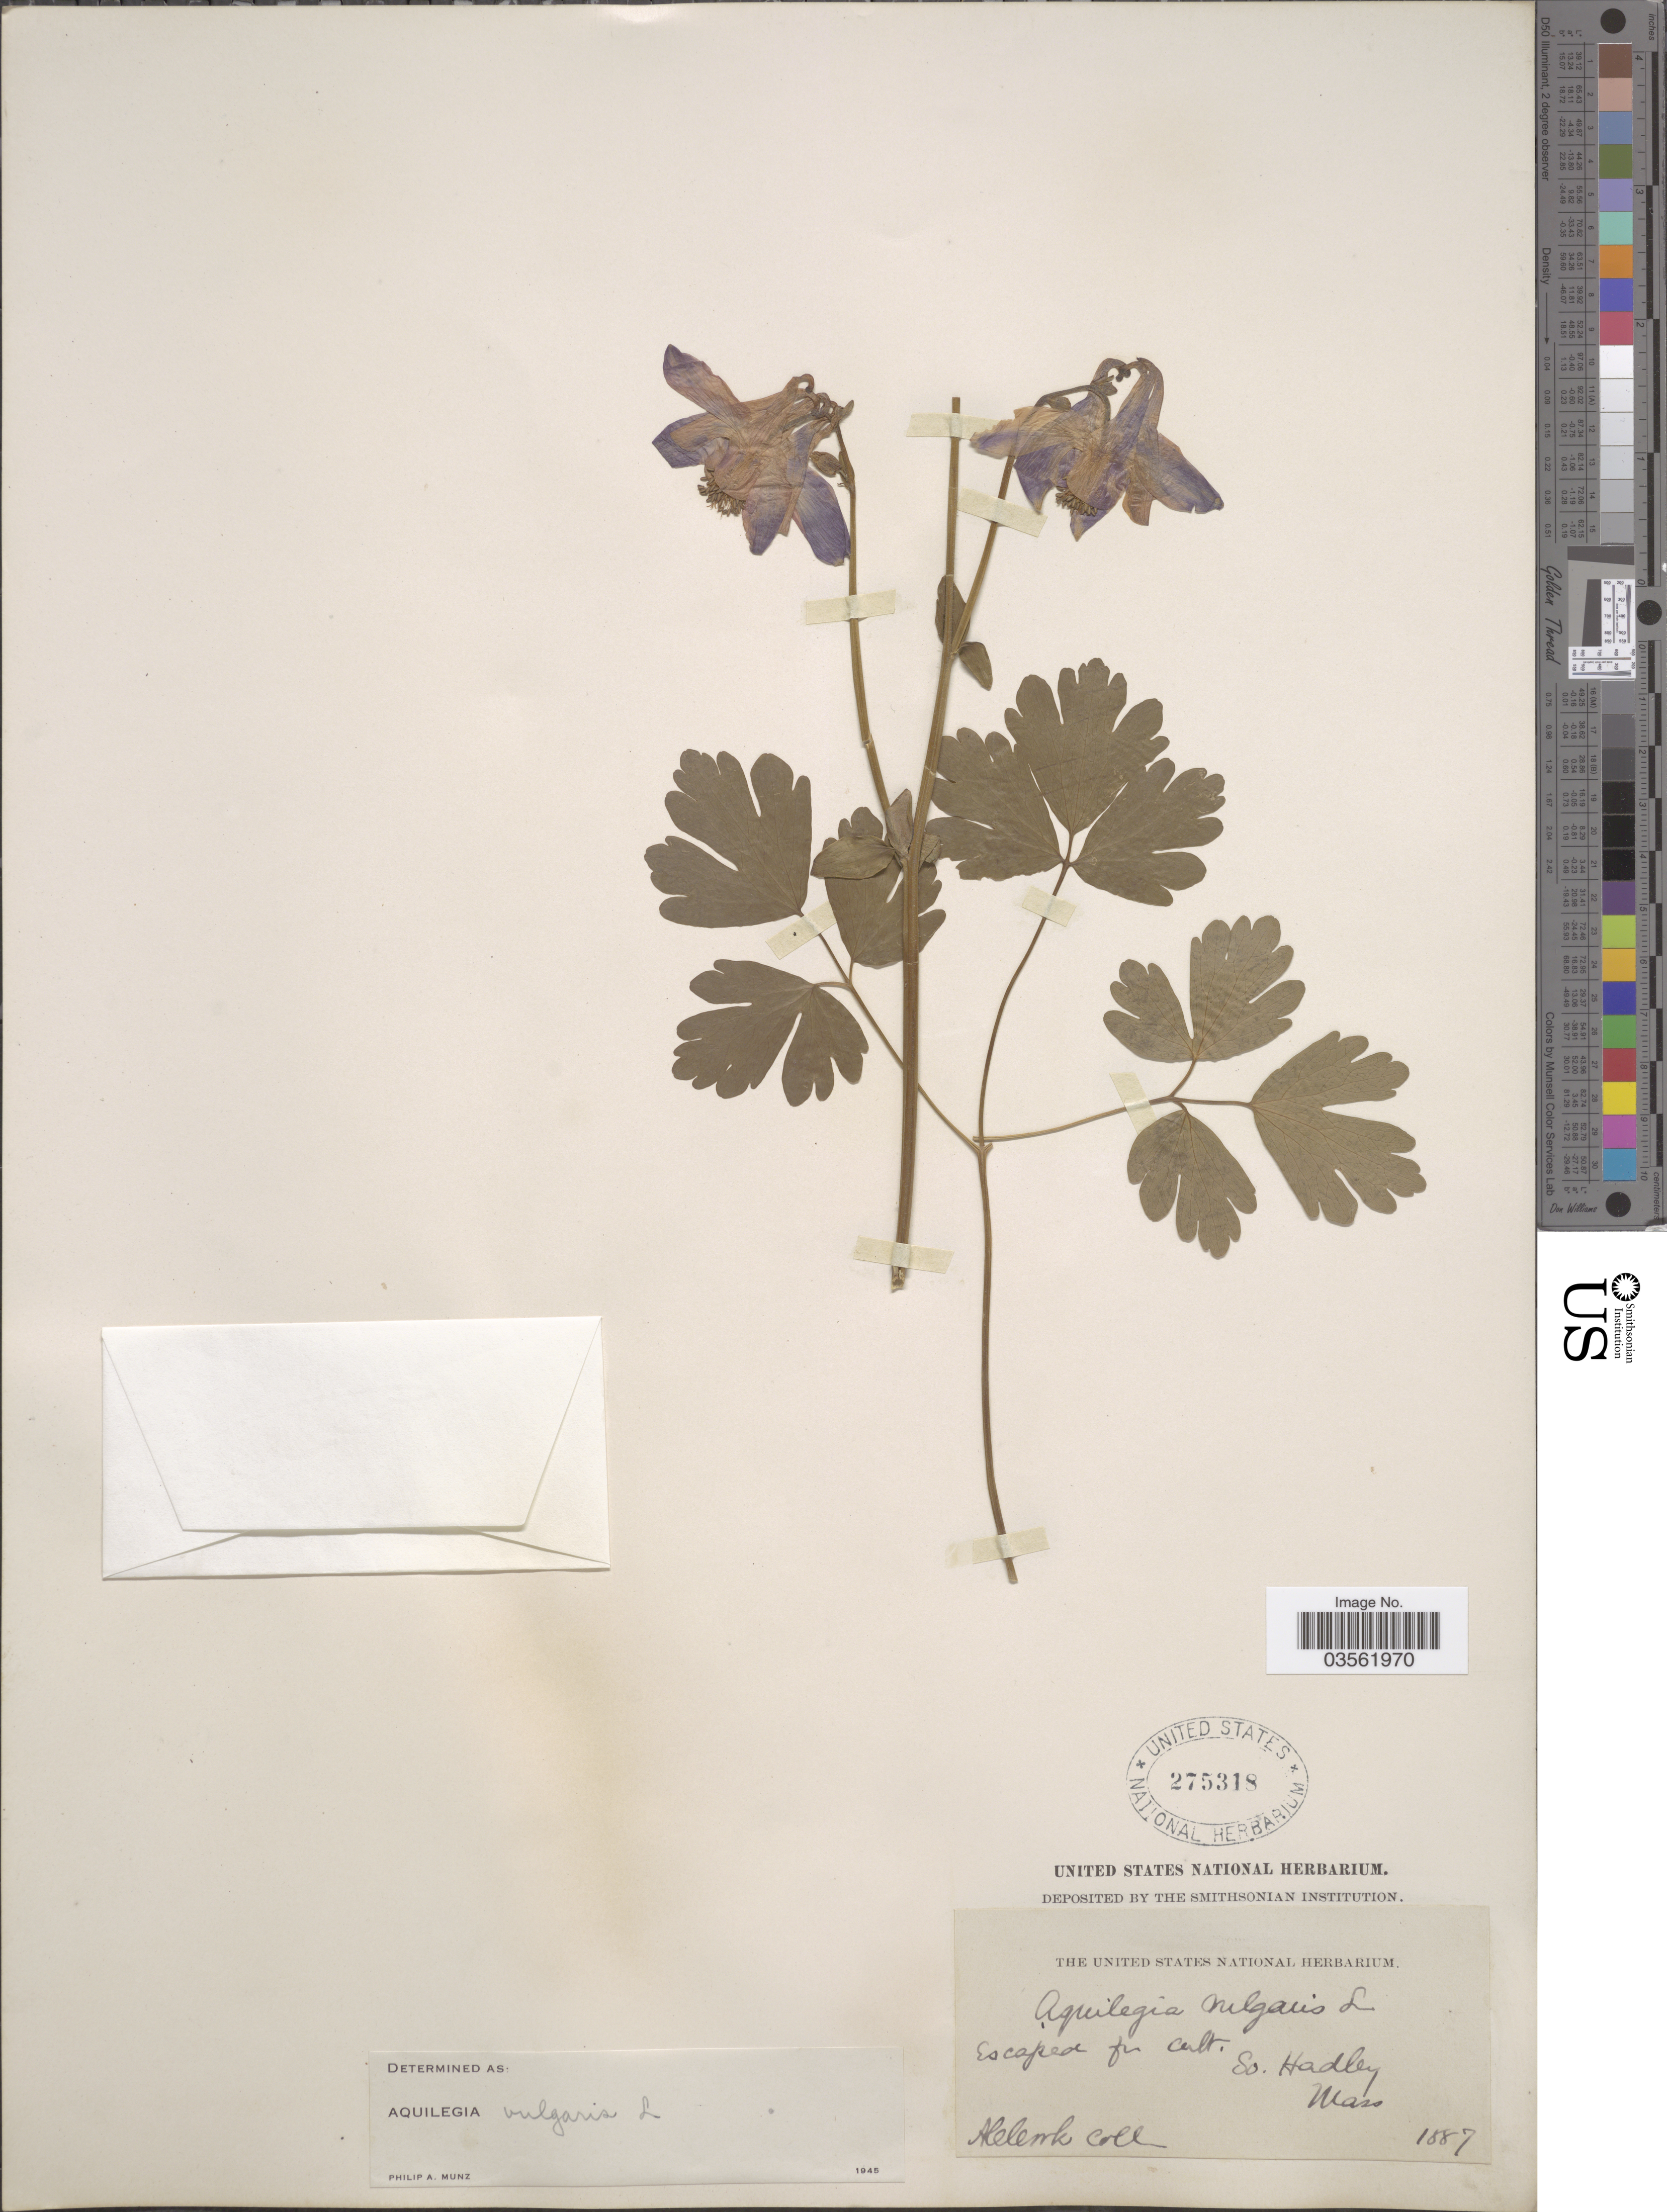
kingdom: Plantae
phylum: Tracheophyta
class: Magnoliopsida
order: Ranunculales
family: Ranunculaceae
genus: Aquilegia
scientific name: Aquilegia vulgaris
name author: L.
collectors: A. Cook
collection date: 1887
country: United States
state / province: Massachusetts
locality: So. Hadley.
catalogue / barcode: US 275318